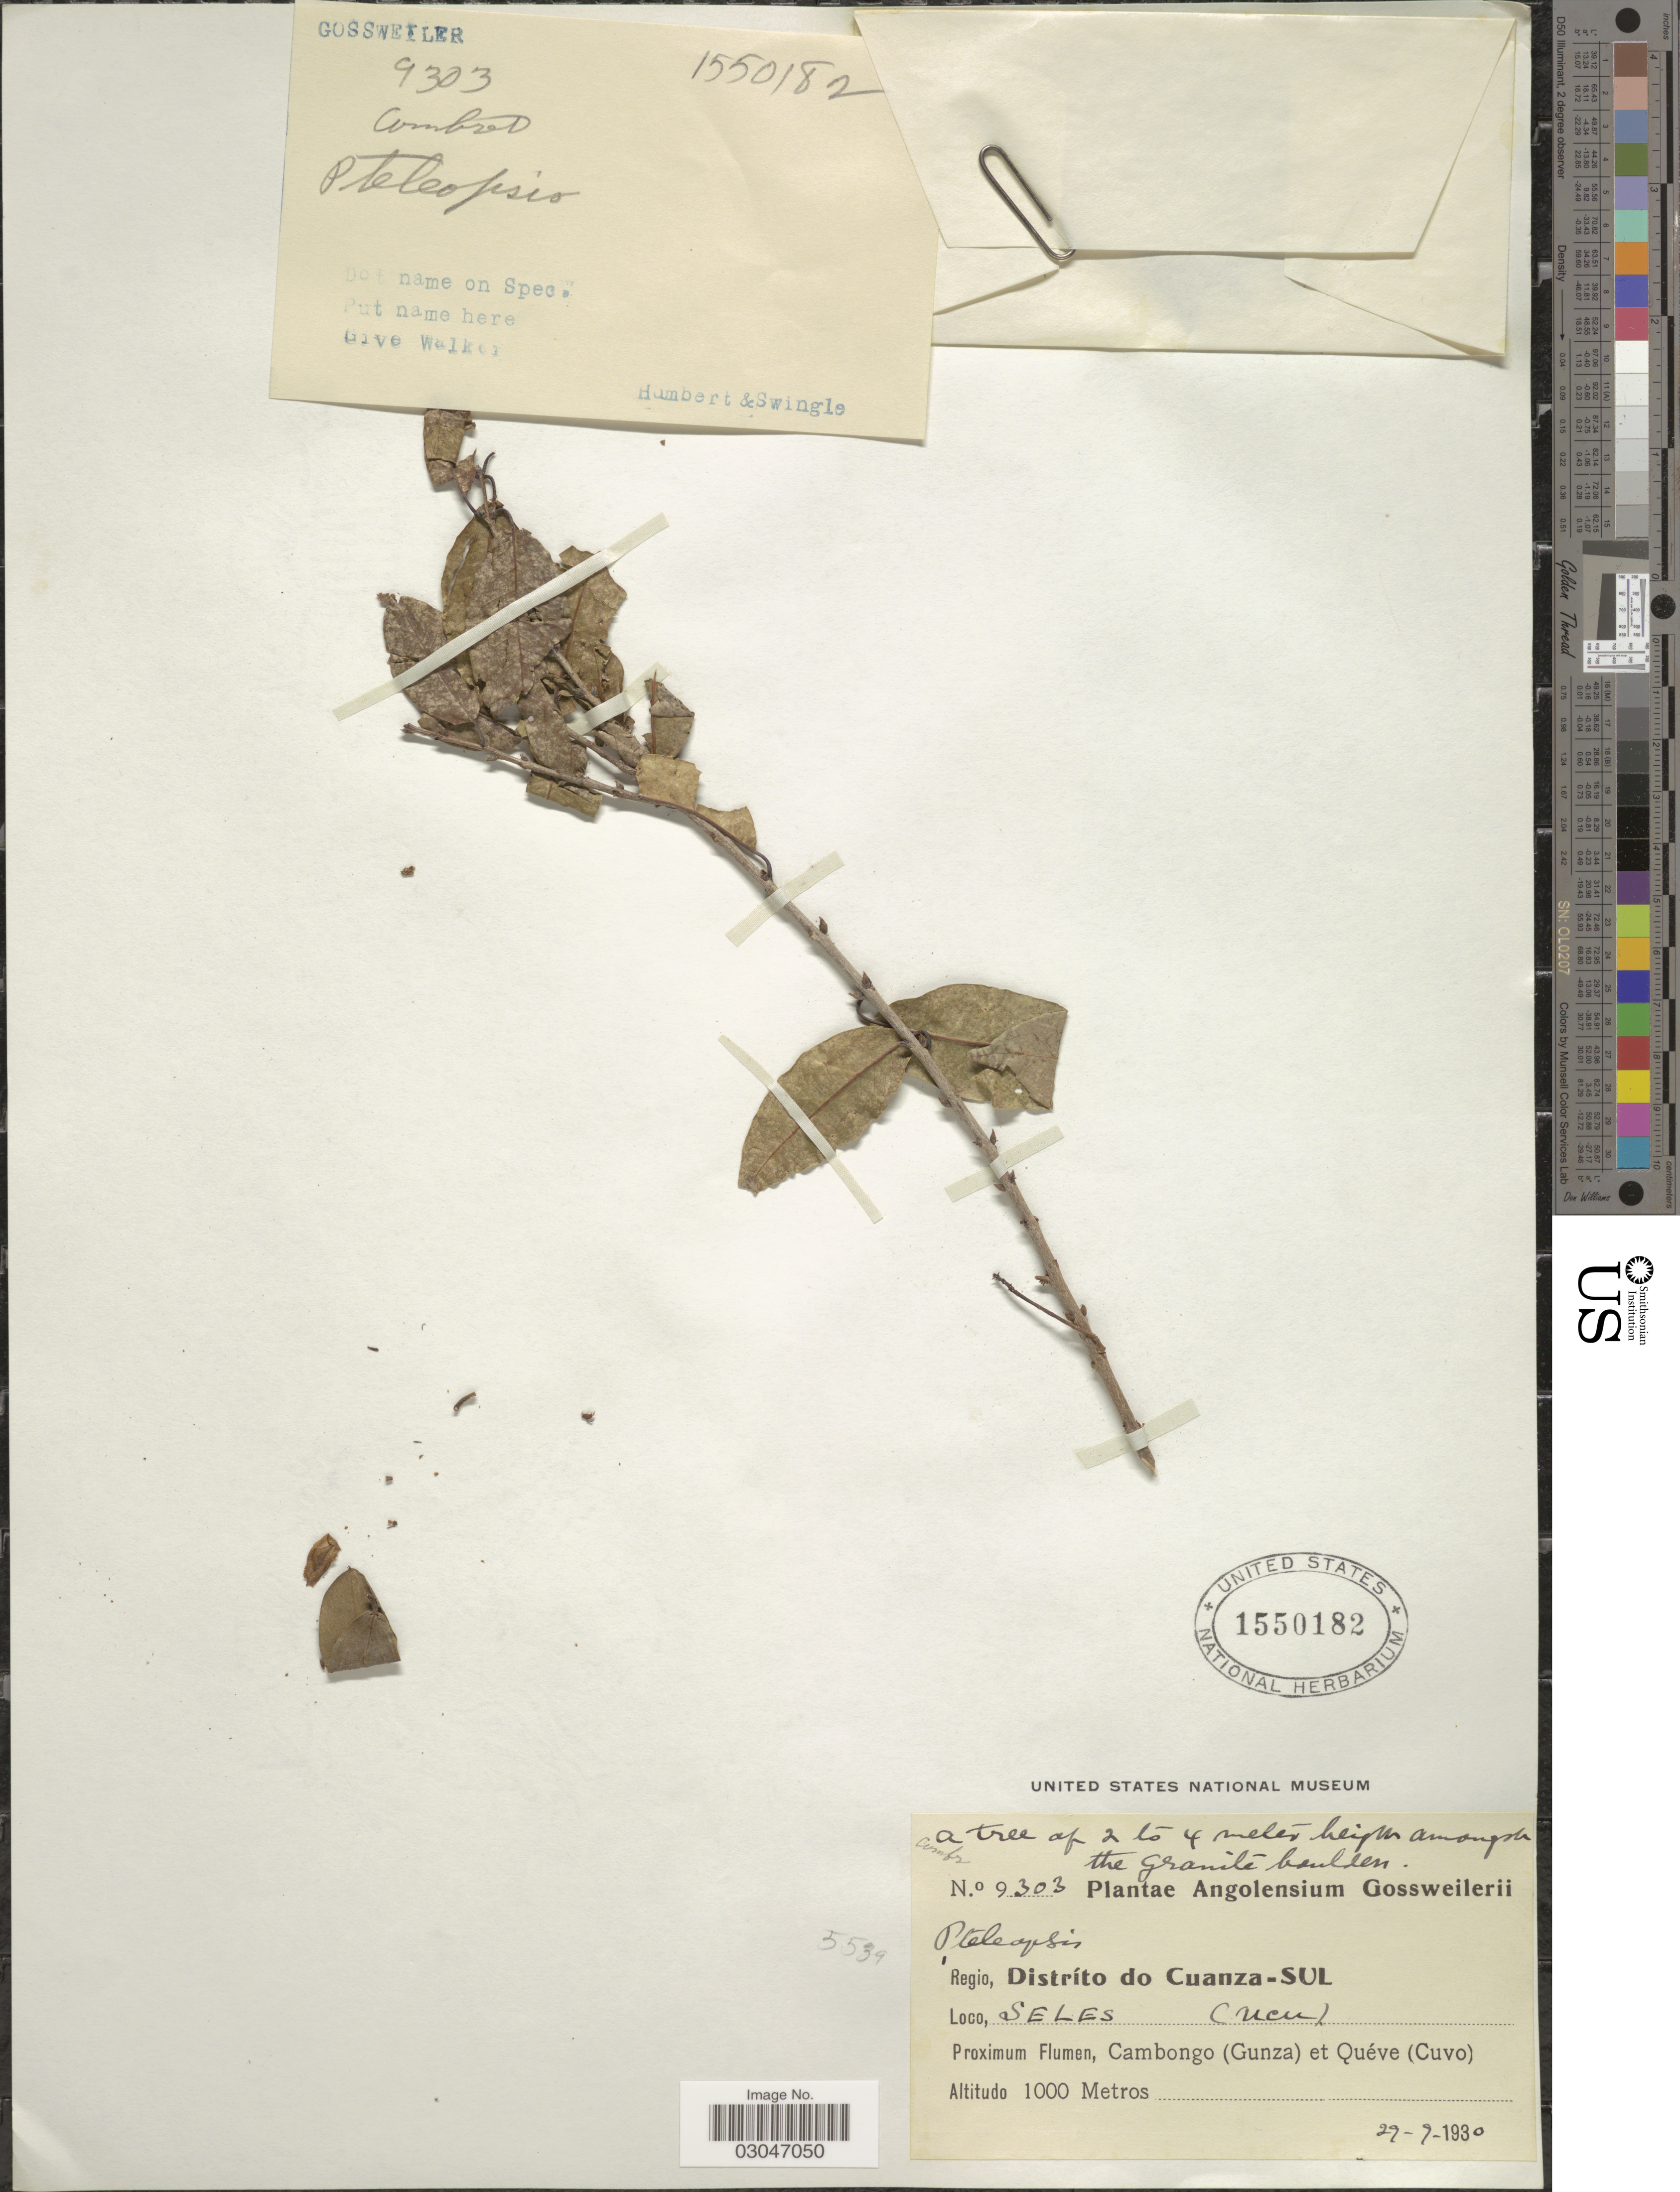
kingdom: Plantae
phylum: Tracheophyta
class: Magnoliopsida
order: Myrtales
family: Combretaceae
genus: Terminalia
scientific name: Terminalia sp.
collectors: -. Gossweiler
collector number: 9303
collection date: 1930-09-29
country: Angola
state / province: Cuanza Sul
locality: Regio, Distrito do Cuanza-Sul, Seles (Ucu), Cambongo (Gunza) et Quéve (Cuvo).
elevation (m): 1000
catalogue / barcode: US 1550182